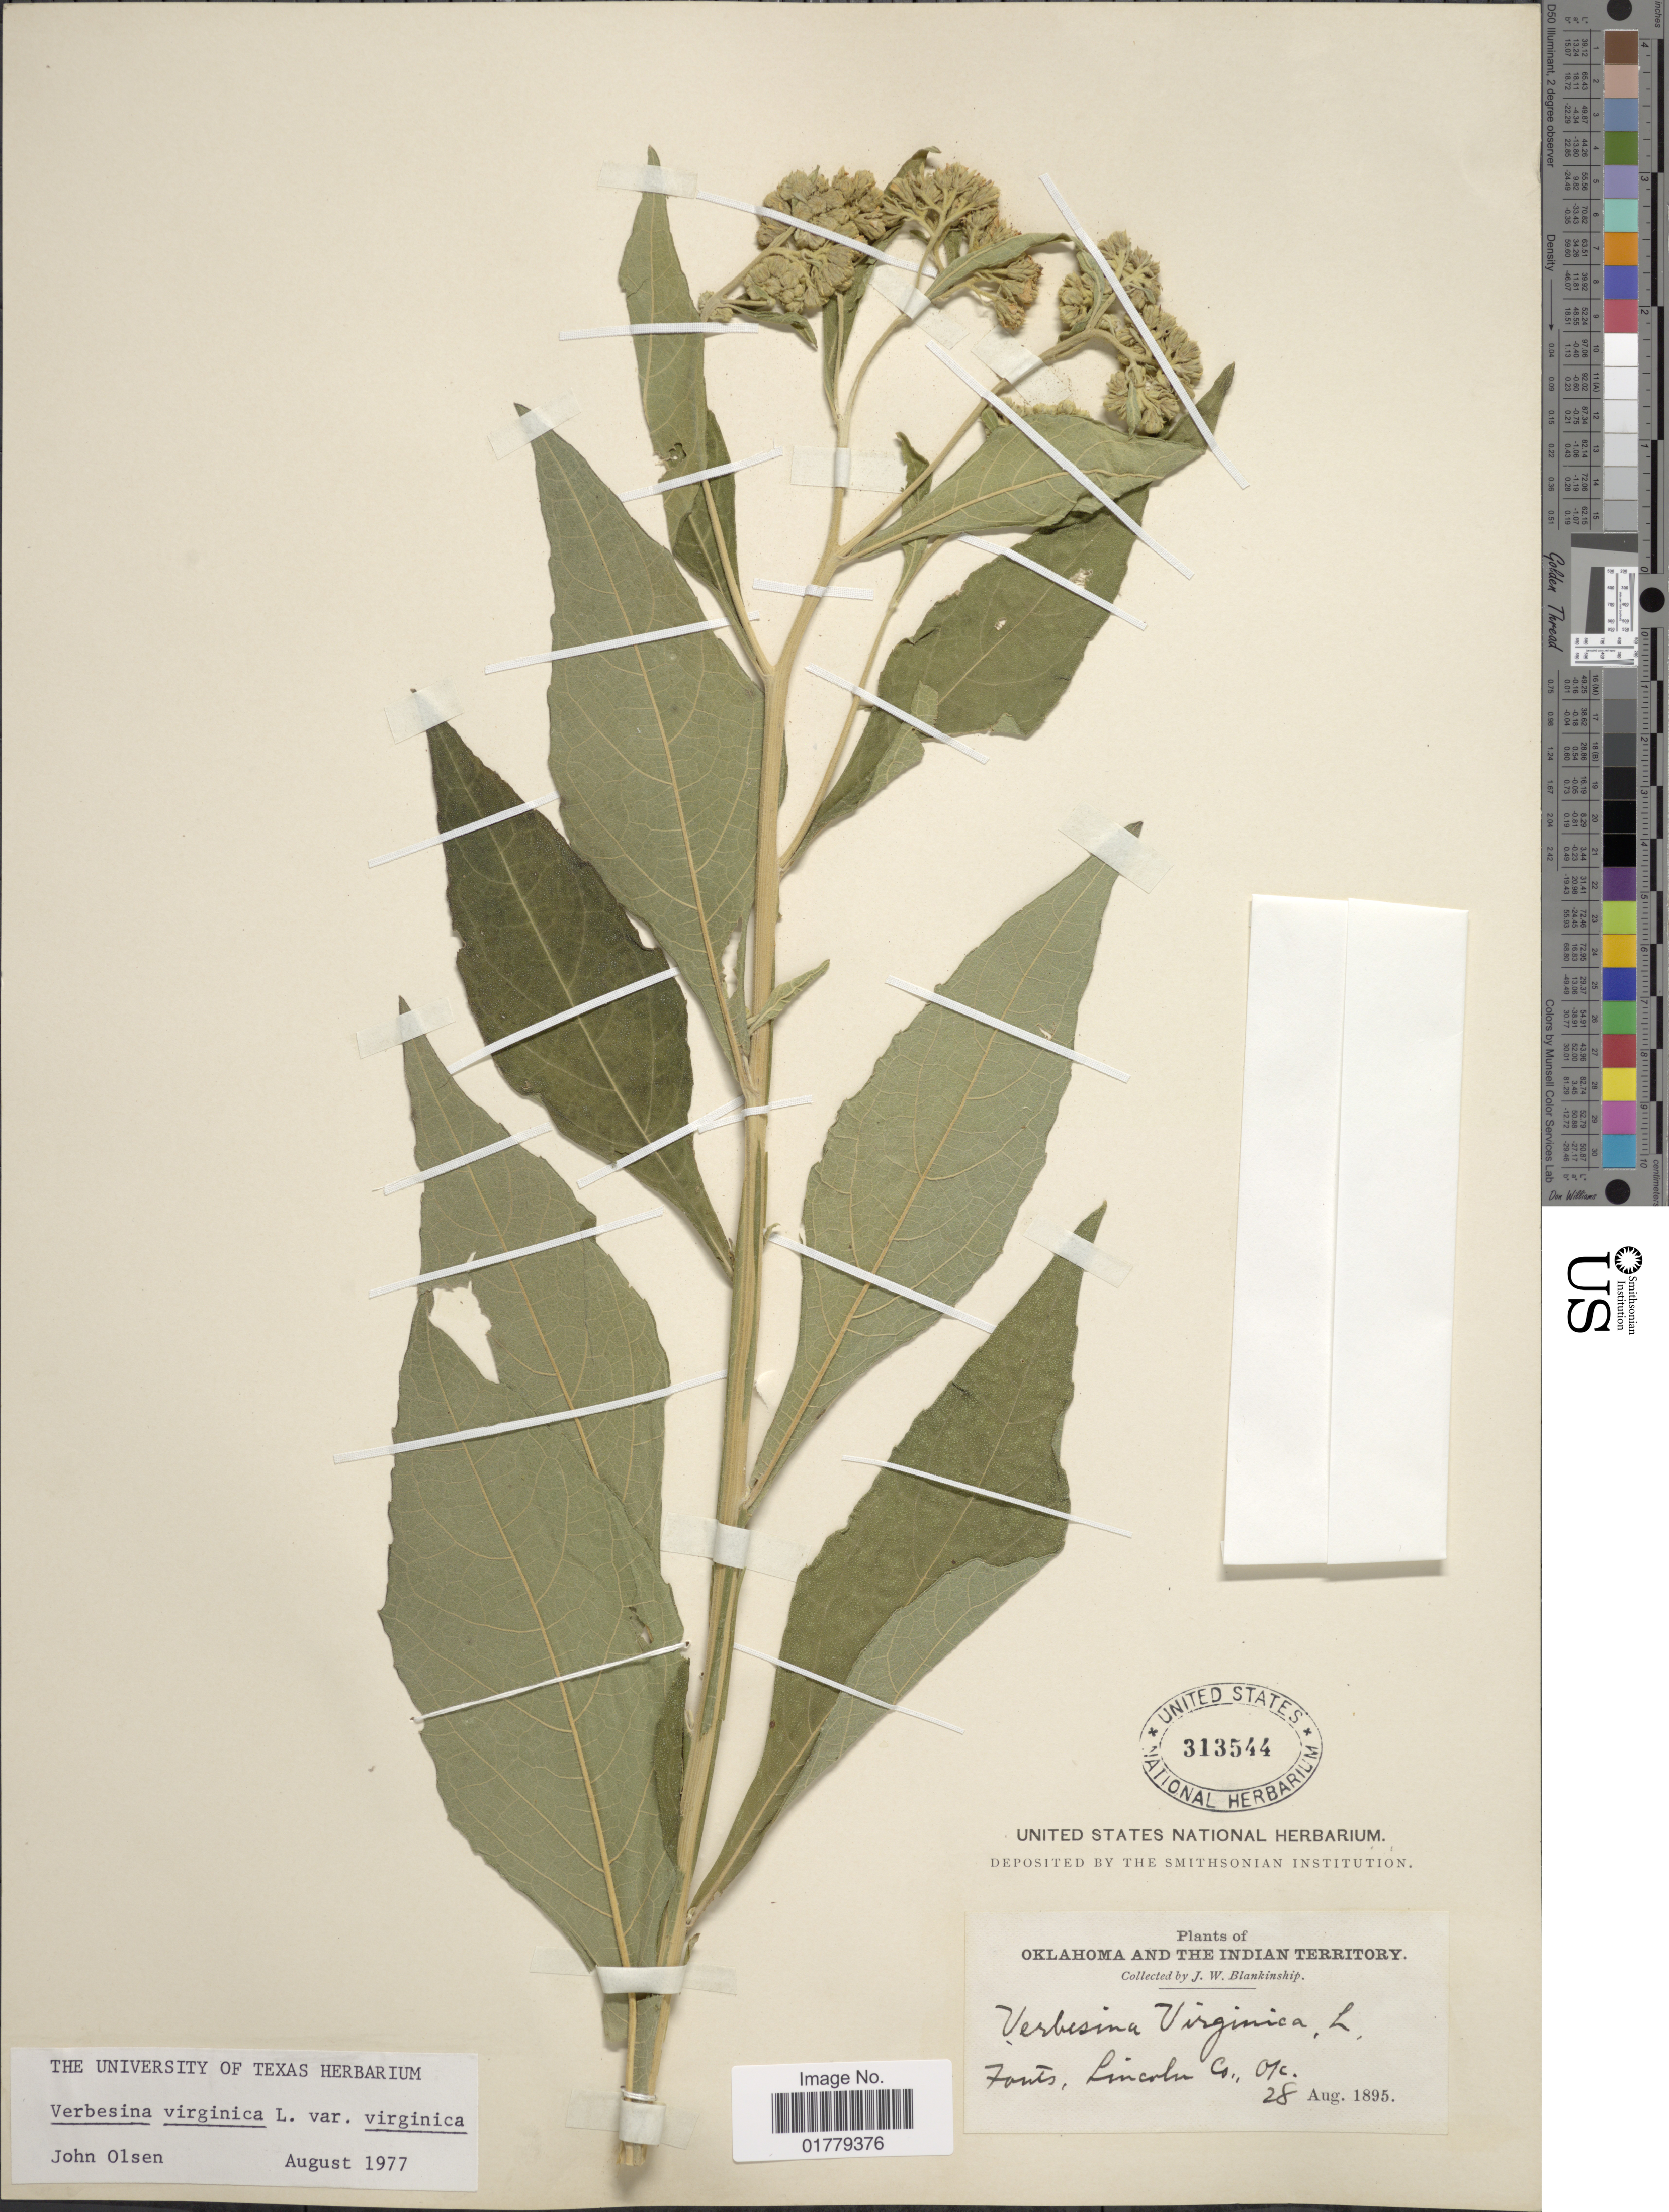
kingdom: Plantae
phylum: Tracheophyta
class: Magnoliopsida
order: Asterales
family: Asteraceae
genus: Verbesina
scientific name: Verbesina virginica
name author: L.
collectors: J. W. Blankinship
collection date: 1895-08-28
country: United States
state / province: Oklahoma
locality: Oklahoma and the Indian Territory. Fonts [interpreted], Lincoln Co., Ok.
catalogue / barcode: US 313544